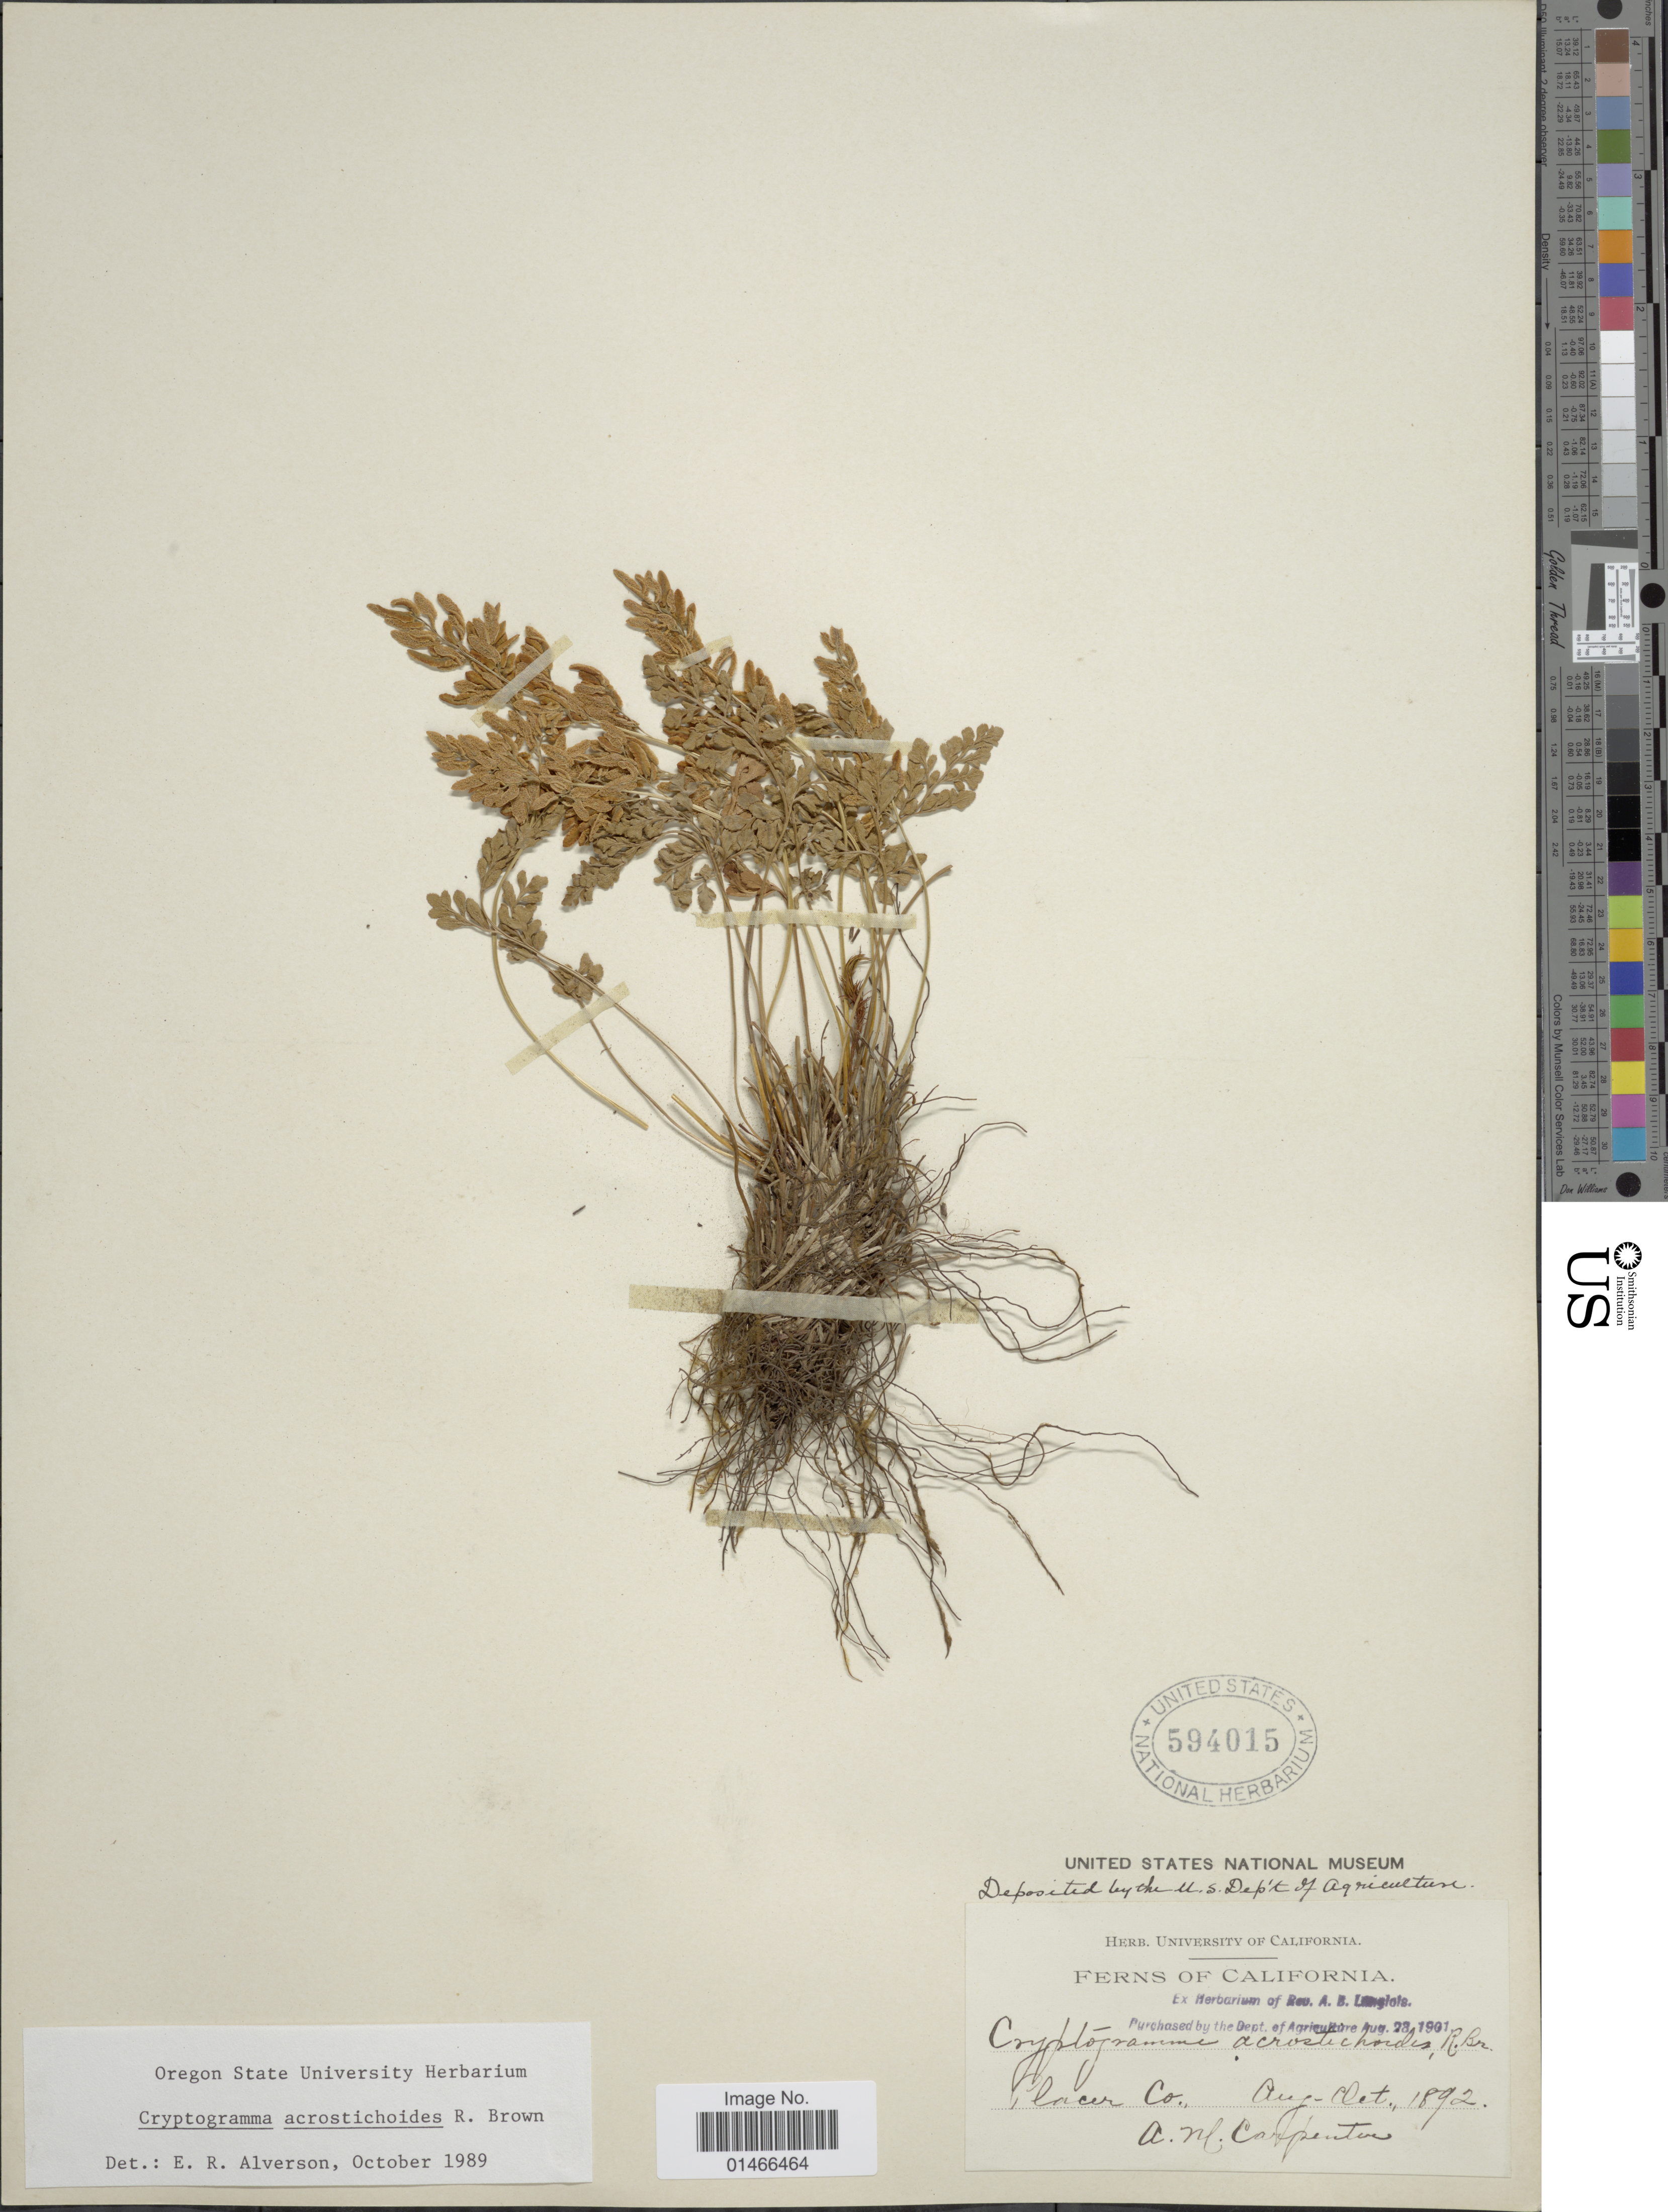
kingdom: Plantae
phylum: Tracheophyta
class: Polypodiopsida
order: Polypodiales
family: Pteridaceae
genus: Cryptogramma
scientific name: Cryptogramma acrostichoides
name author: R. Br.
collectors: A. Carpenter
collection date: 1892-08/1892-10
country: United States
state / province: California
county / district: Placer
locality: Placer Co.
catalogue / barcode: US 594015